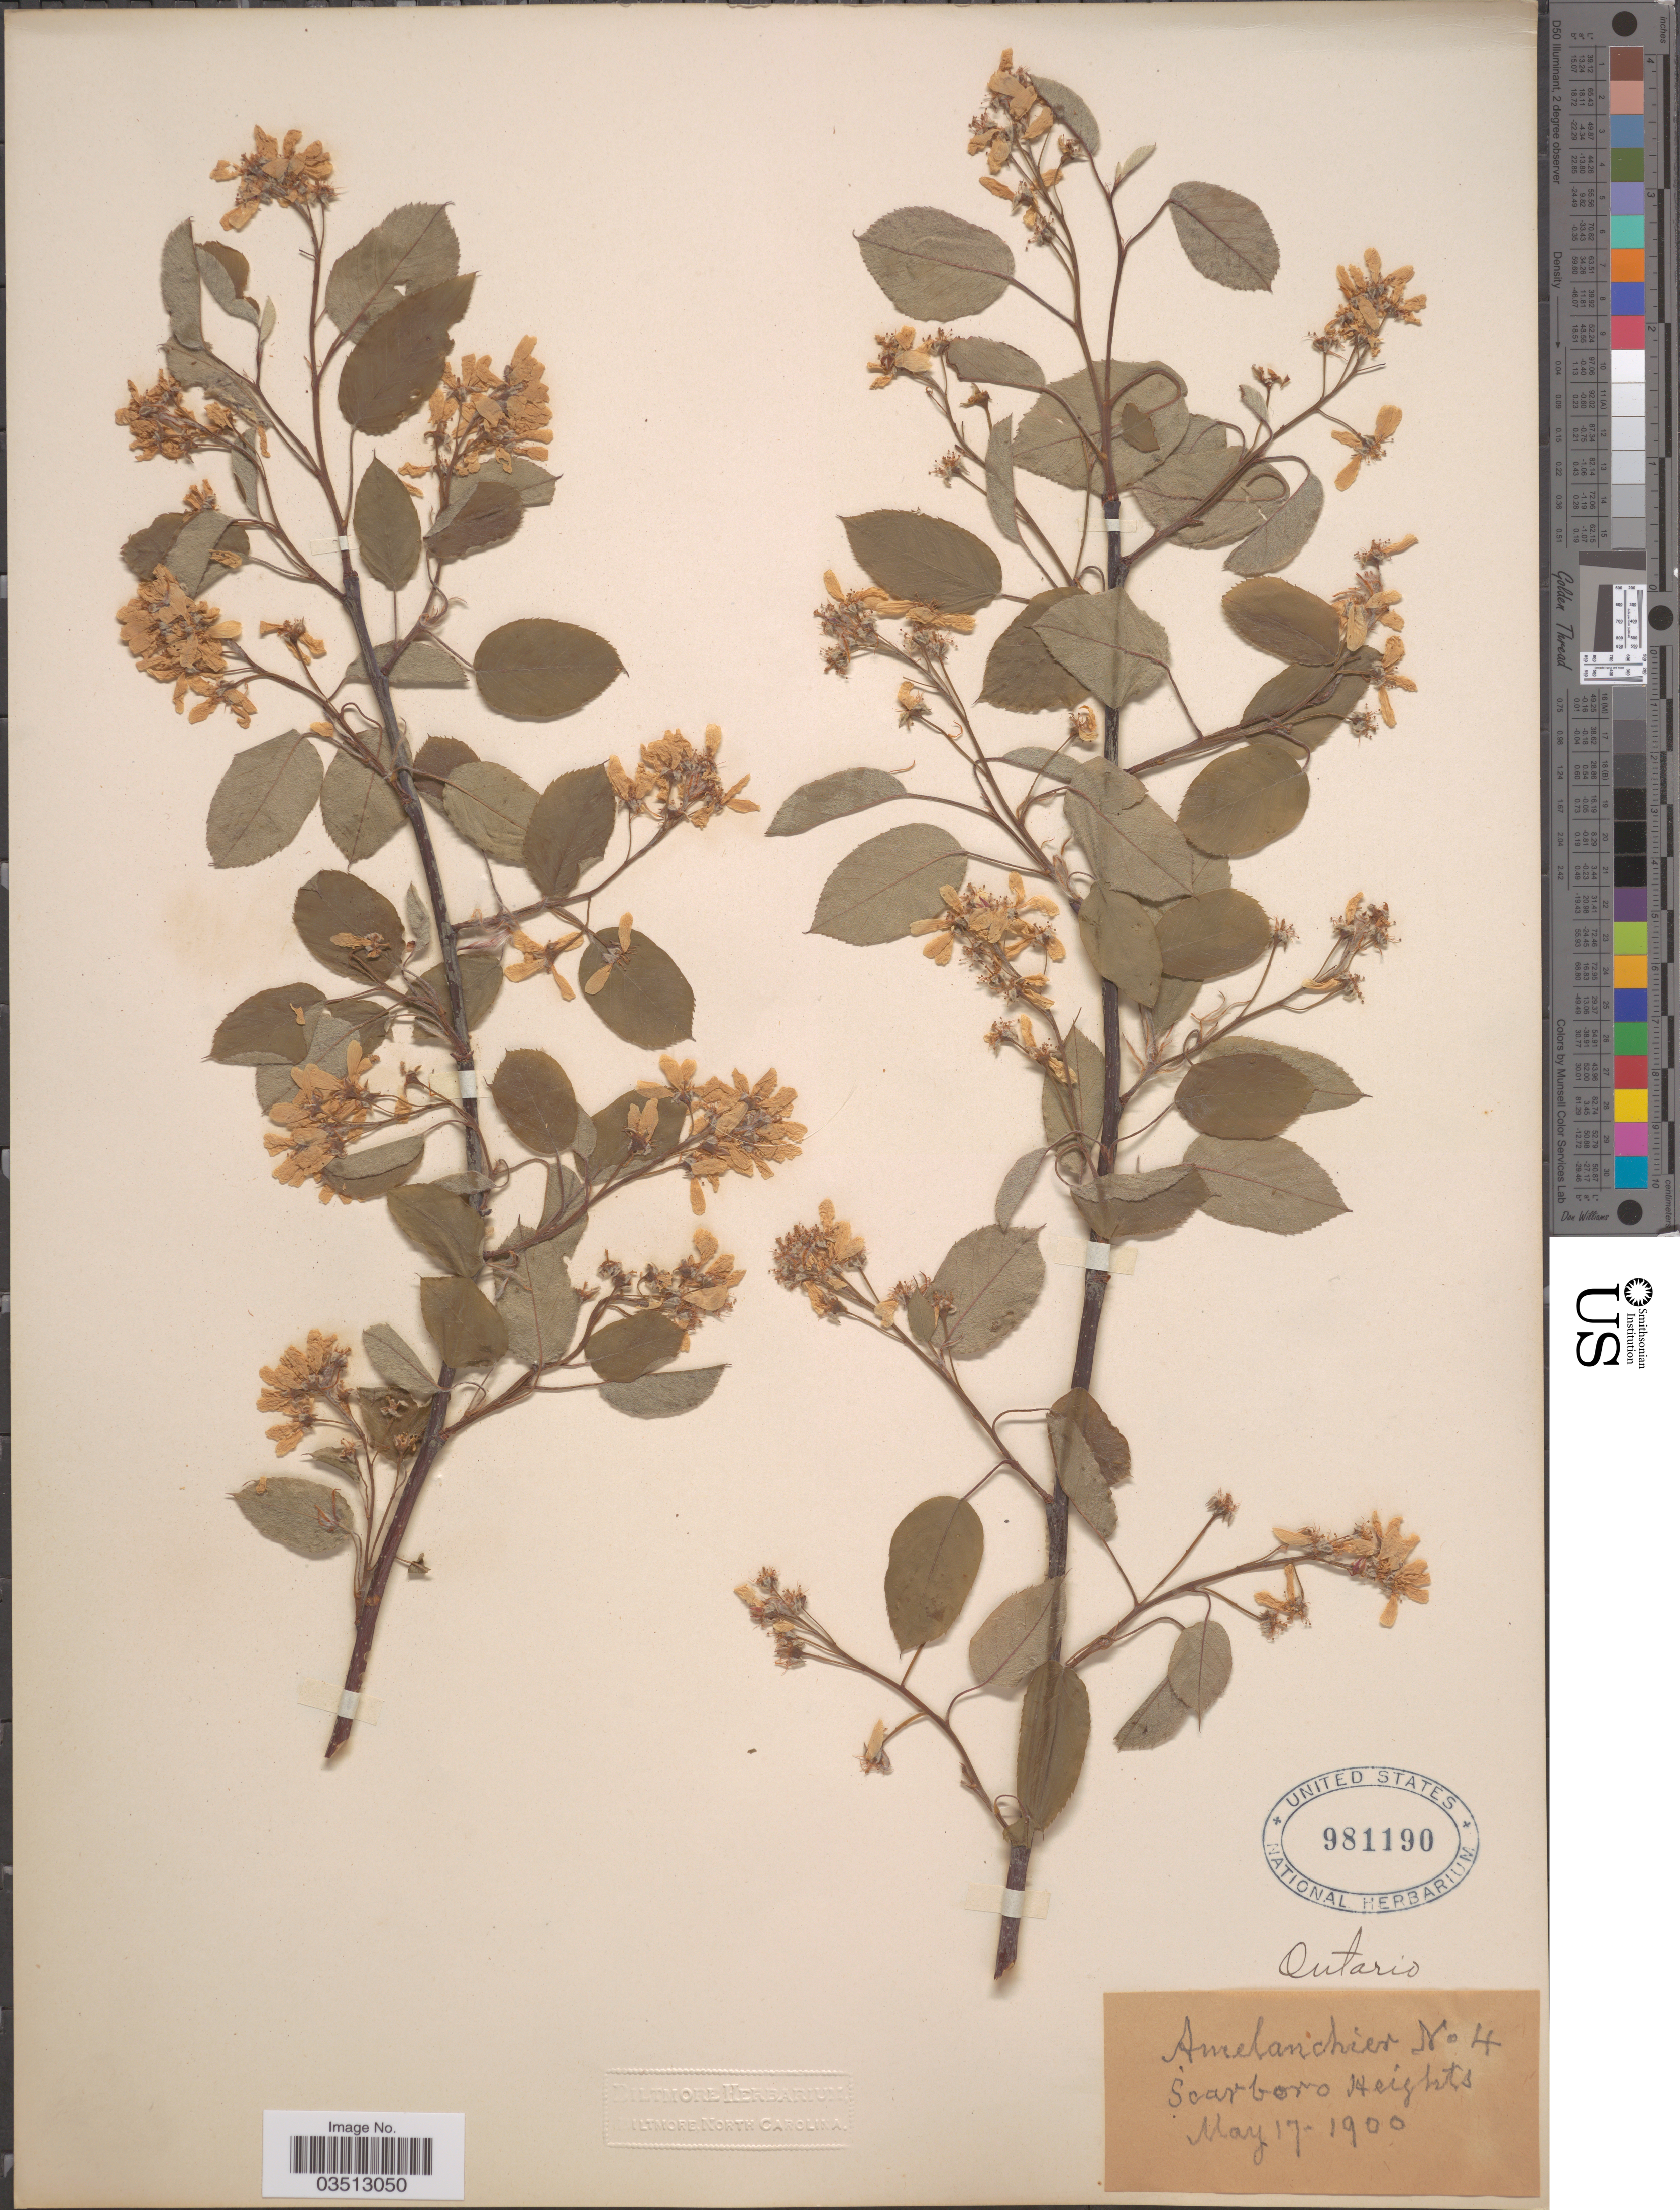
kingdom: Plantae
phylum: Tracheophyta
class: Magnoliopsida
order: Rosales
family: Rosaceae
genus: Amelanchier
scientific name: Amelanchier sp.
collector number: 4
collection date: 1900-05-17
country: Canada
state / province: Ontario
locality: Scarboro Heights.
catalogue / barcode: US 981190